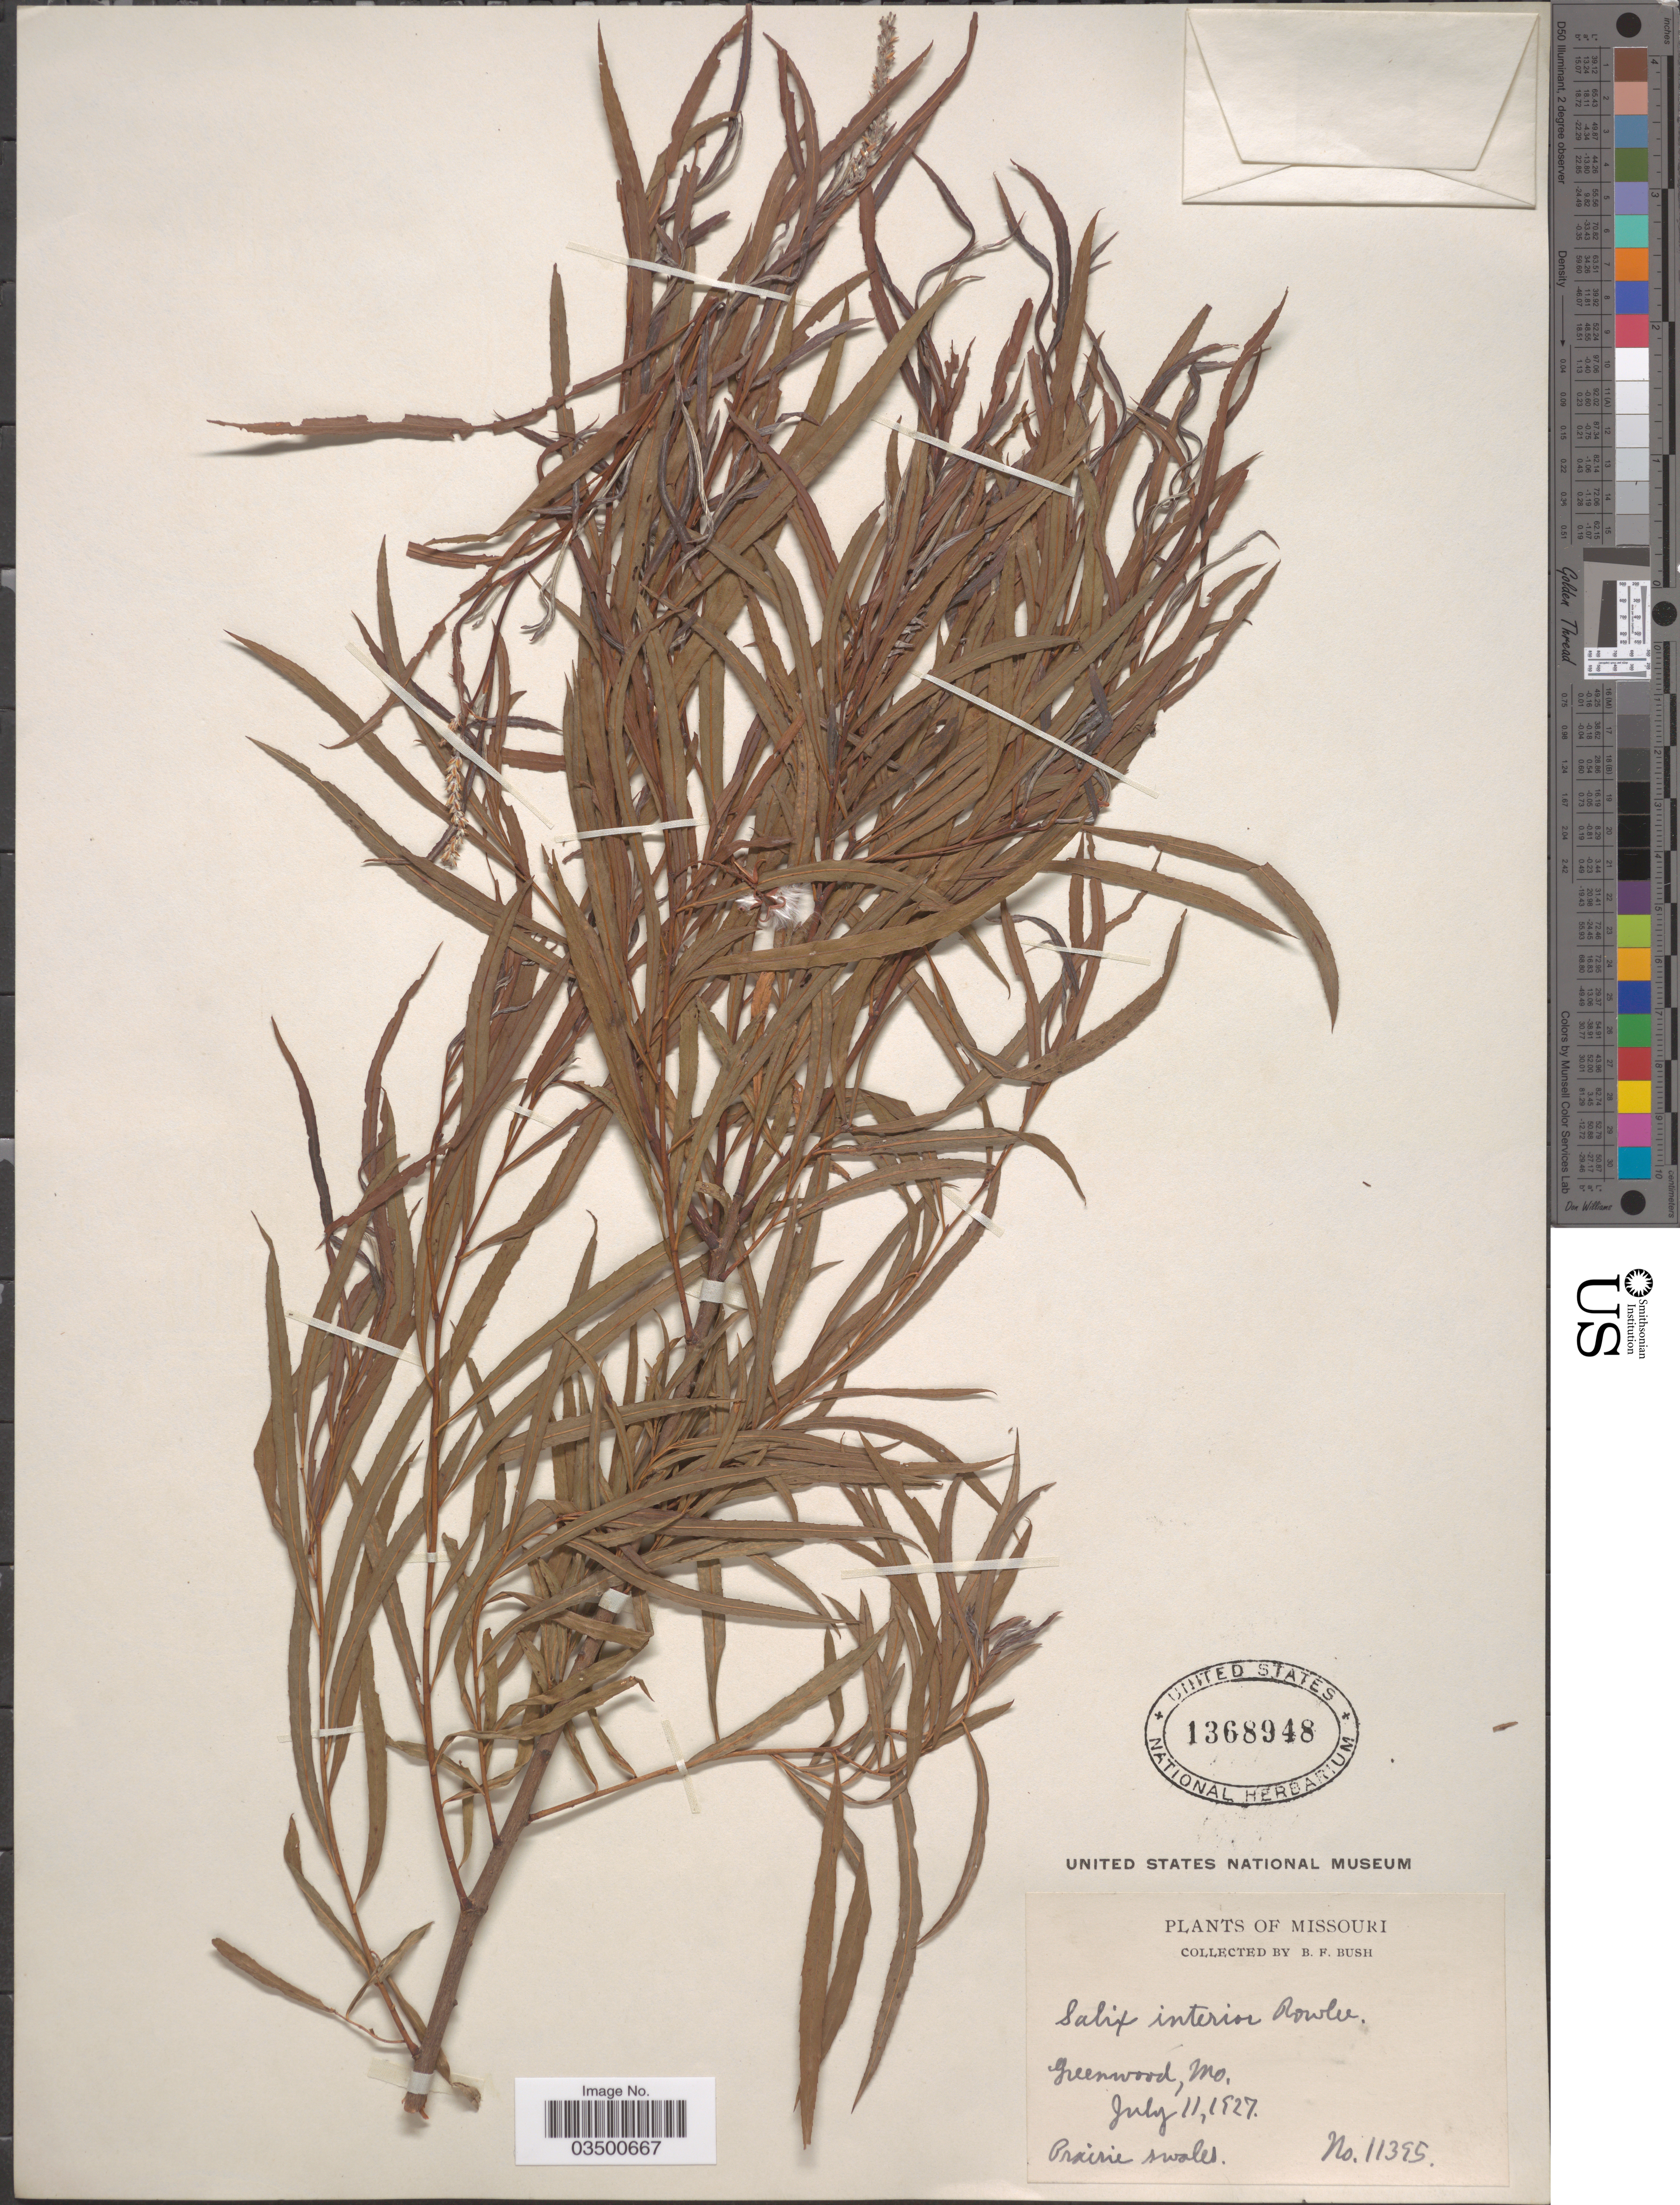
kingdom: Plantae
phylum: Tracheophyta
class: Magnoliopsida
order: Malpighiales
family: Salicaceae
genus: Salix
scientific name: Salix interior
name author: Rowlee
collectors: B. F. Bush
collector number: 11395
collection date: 1927-07-11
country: United States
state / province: Missouri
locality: Greenwood.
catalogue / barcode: US 1368948